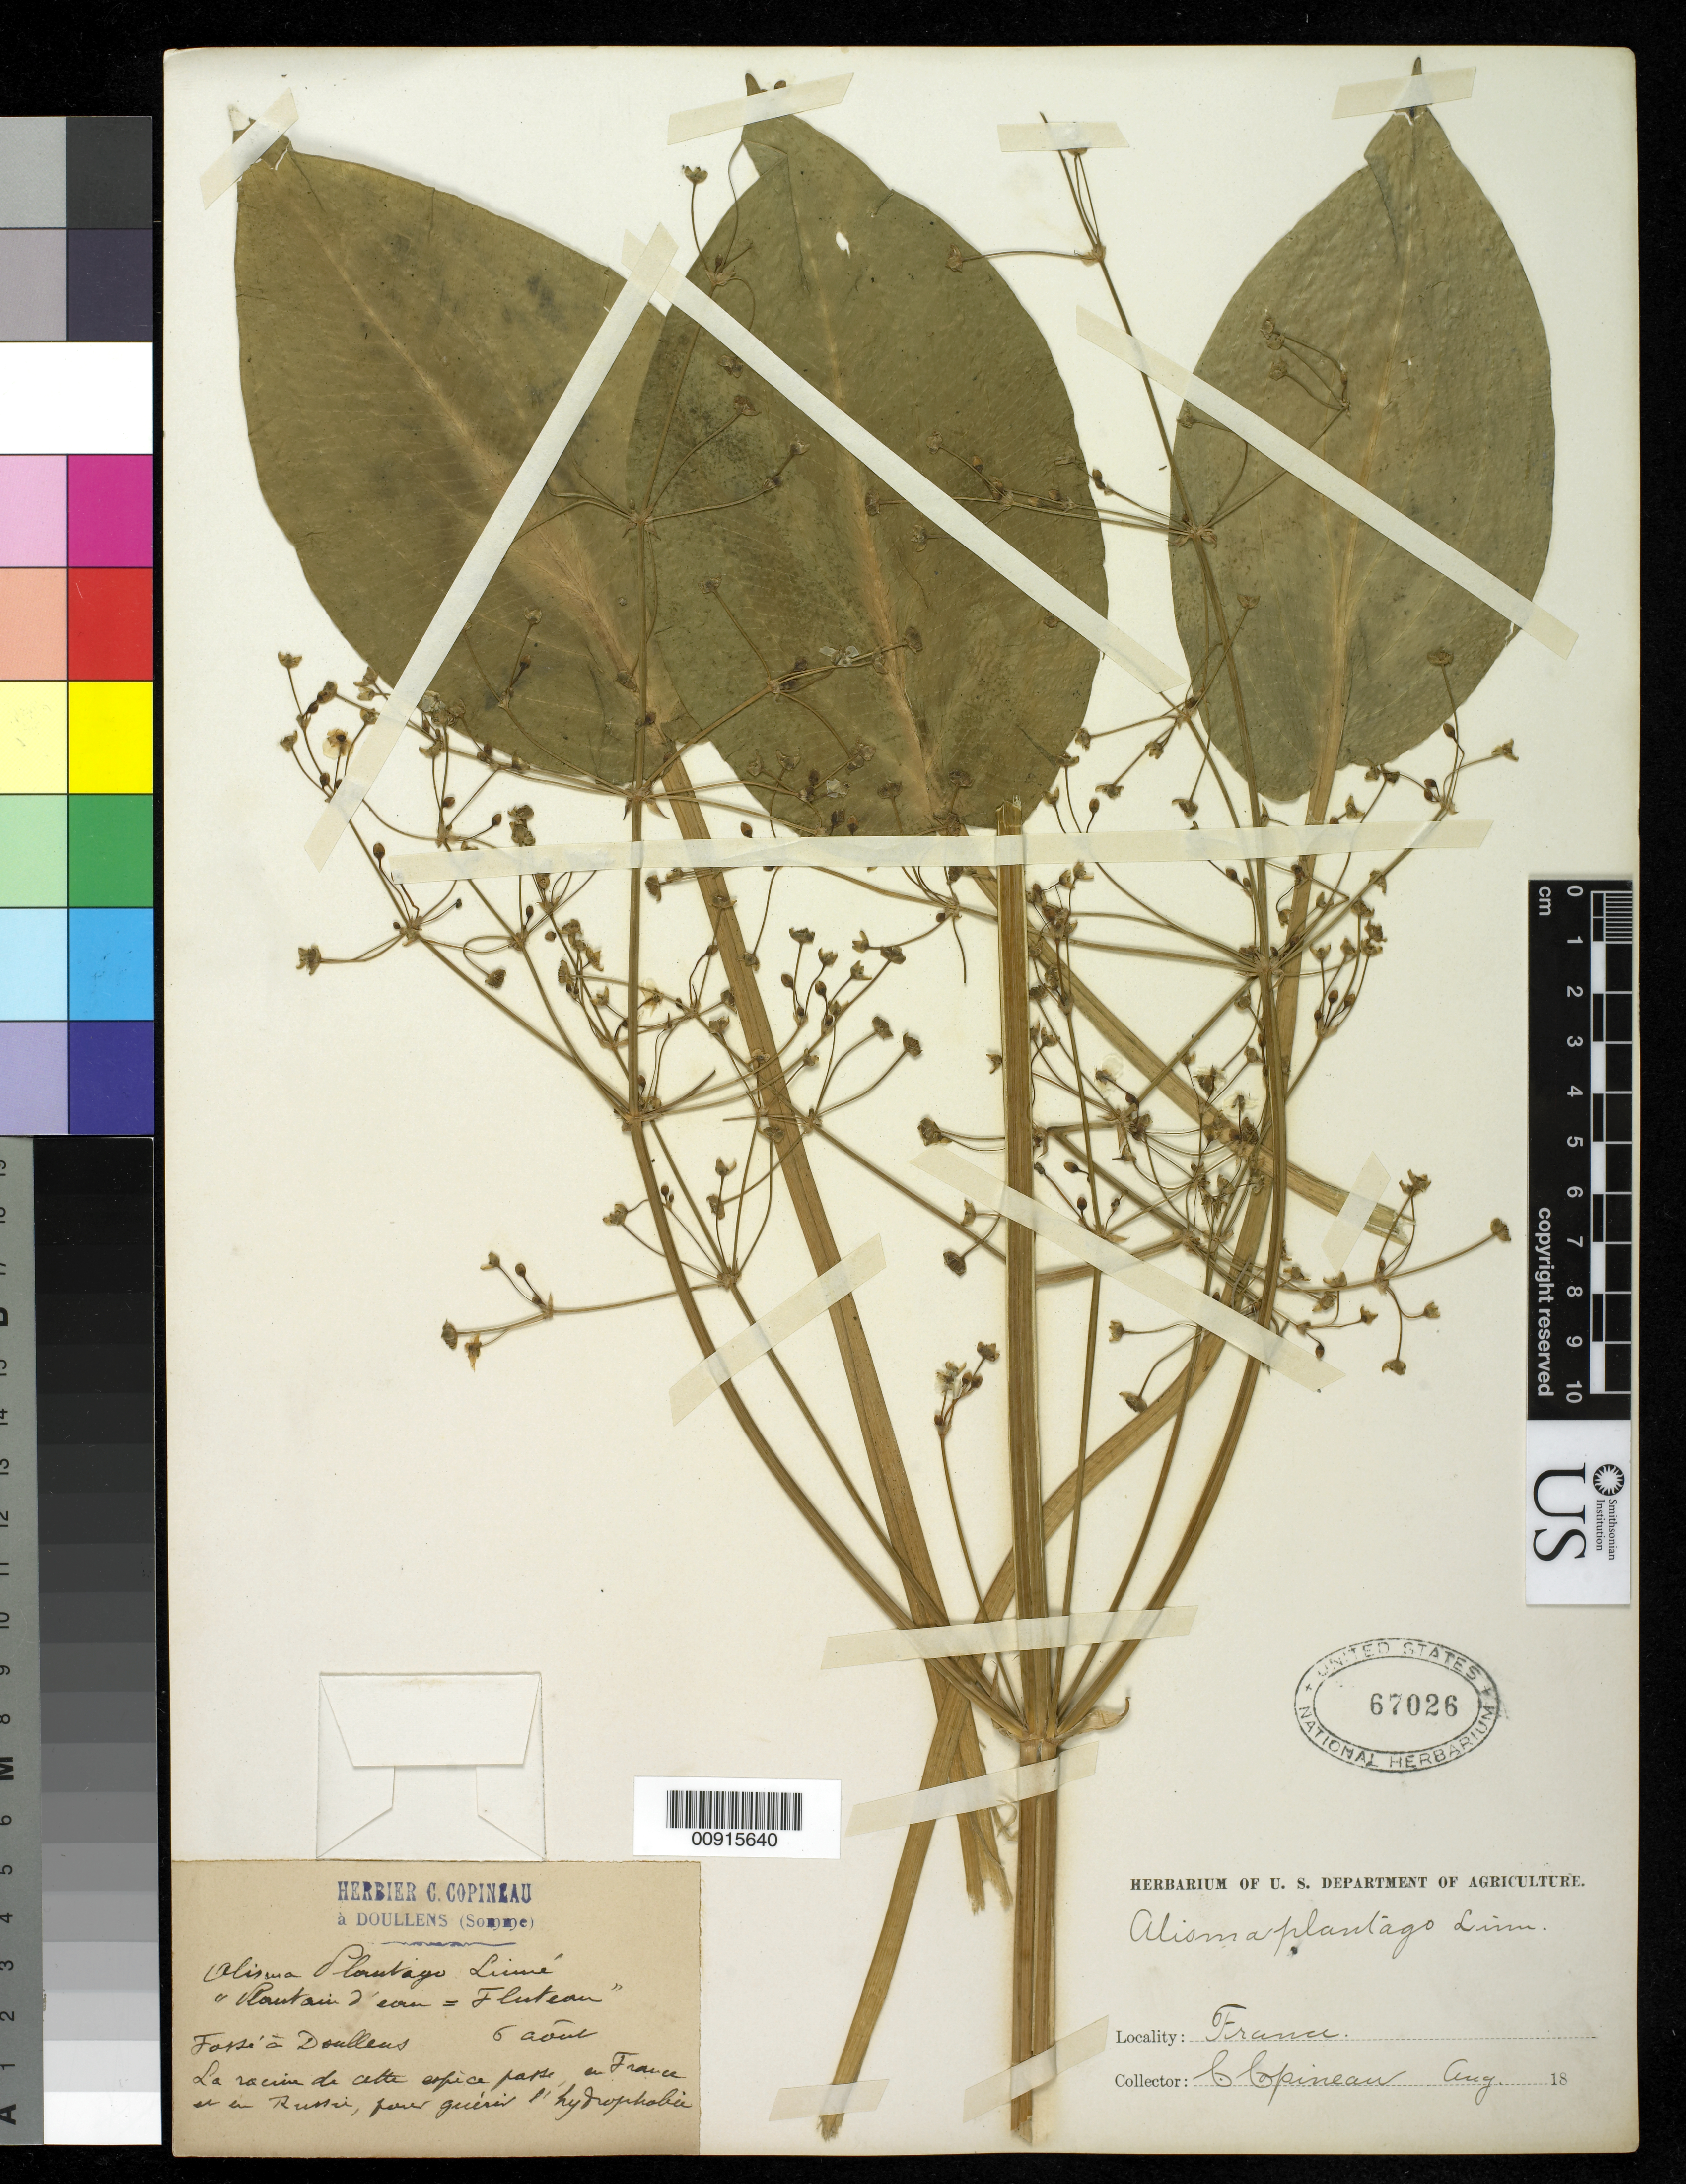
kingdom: Plantae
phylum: Tracheophyta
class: Liliopsida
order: Alismatales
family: Alismataceae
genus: Alisma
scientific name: Alisma plantago-aquatica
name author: L.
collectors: C. Copineau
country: France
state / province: Hauts-de-France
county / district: Somme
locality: Doullens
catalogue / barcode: US 67026